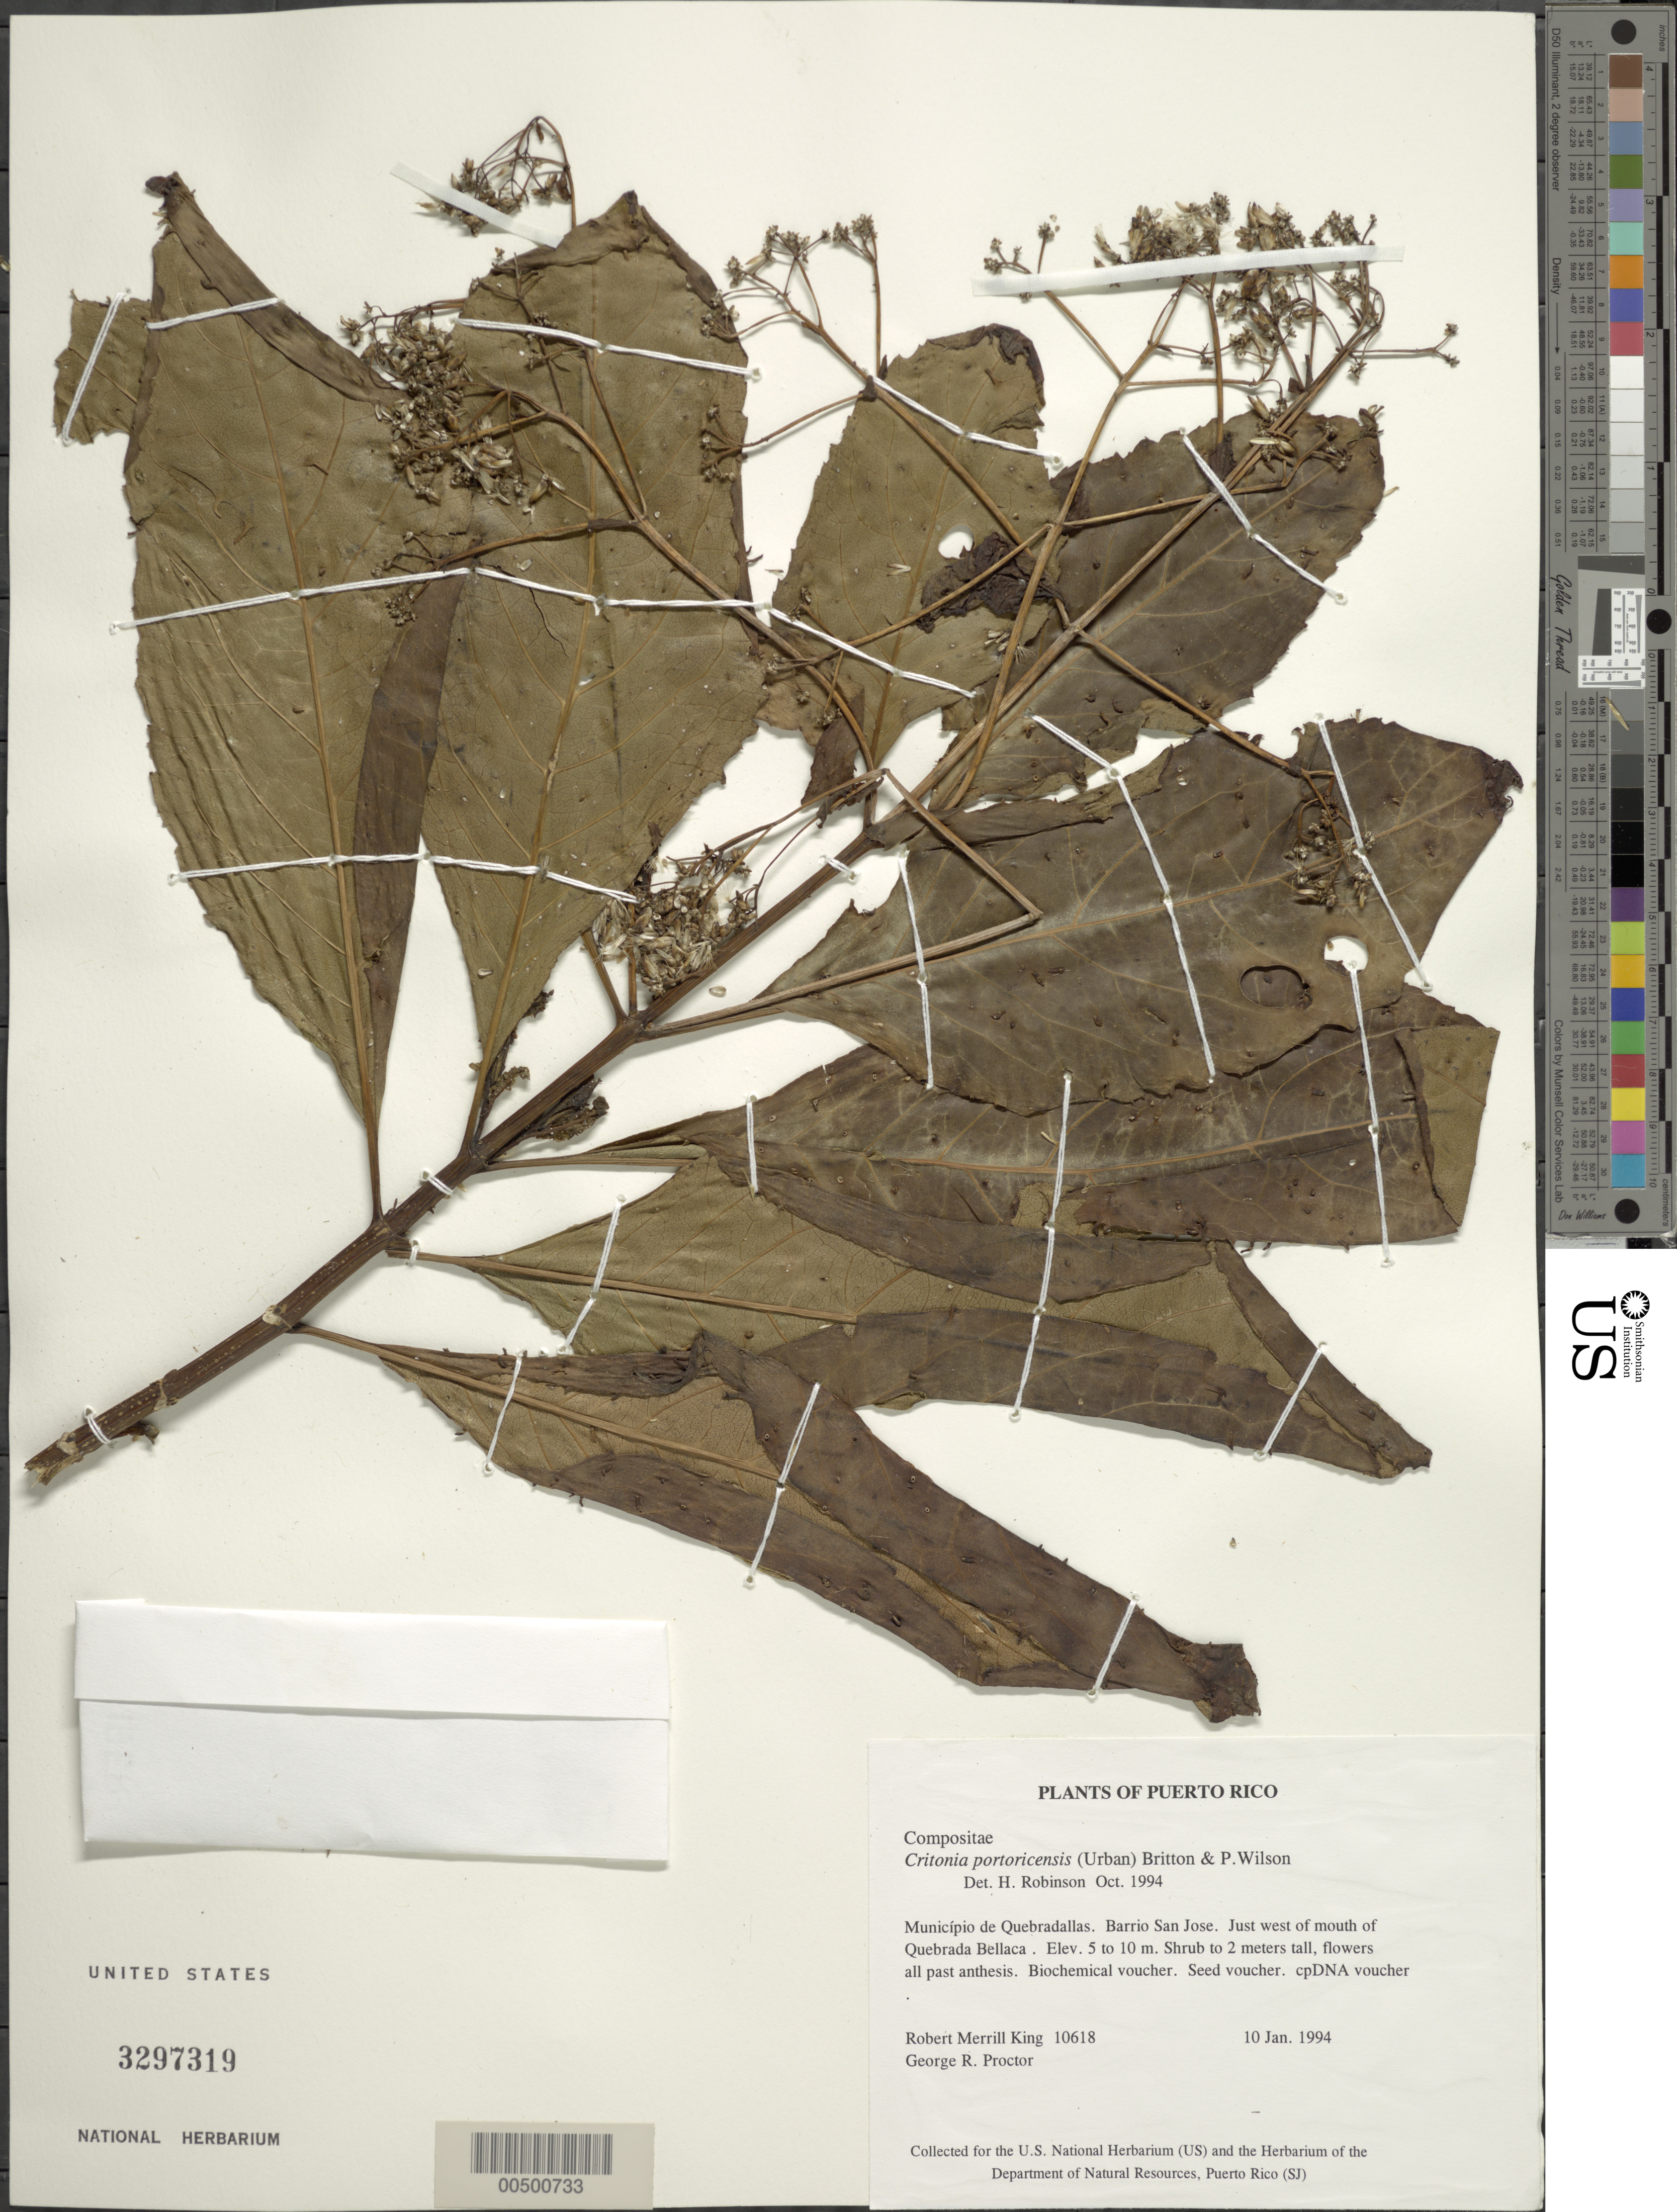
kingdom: Plantae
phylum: Tracheophyta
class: Magnoliopsida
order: Asterales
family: Asteraceae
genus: Critonia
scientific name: Critonia portoricensis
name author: (Urb.) Britton & P. Wilson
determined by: Robinson, Harold E., (US)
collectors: R. M. King & G. Proctor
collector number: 10618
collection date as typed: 10 Jan 1994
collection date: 1994-01-10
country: Puerto Rico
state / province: Quebradillas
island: Greater Antilles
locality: Barrio San Jose. Just west of mouth of Quebrada Bellaca, Quebradillas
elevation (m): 5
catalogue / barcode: US 3297319